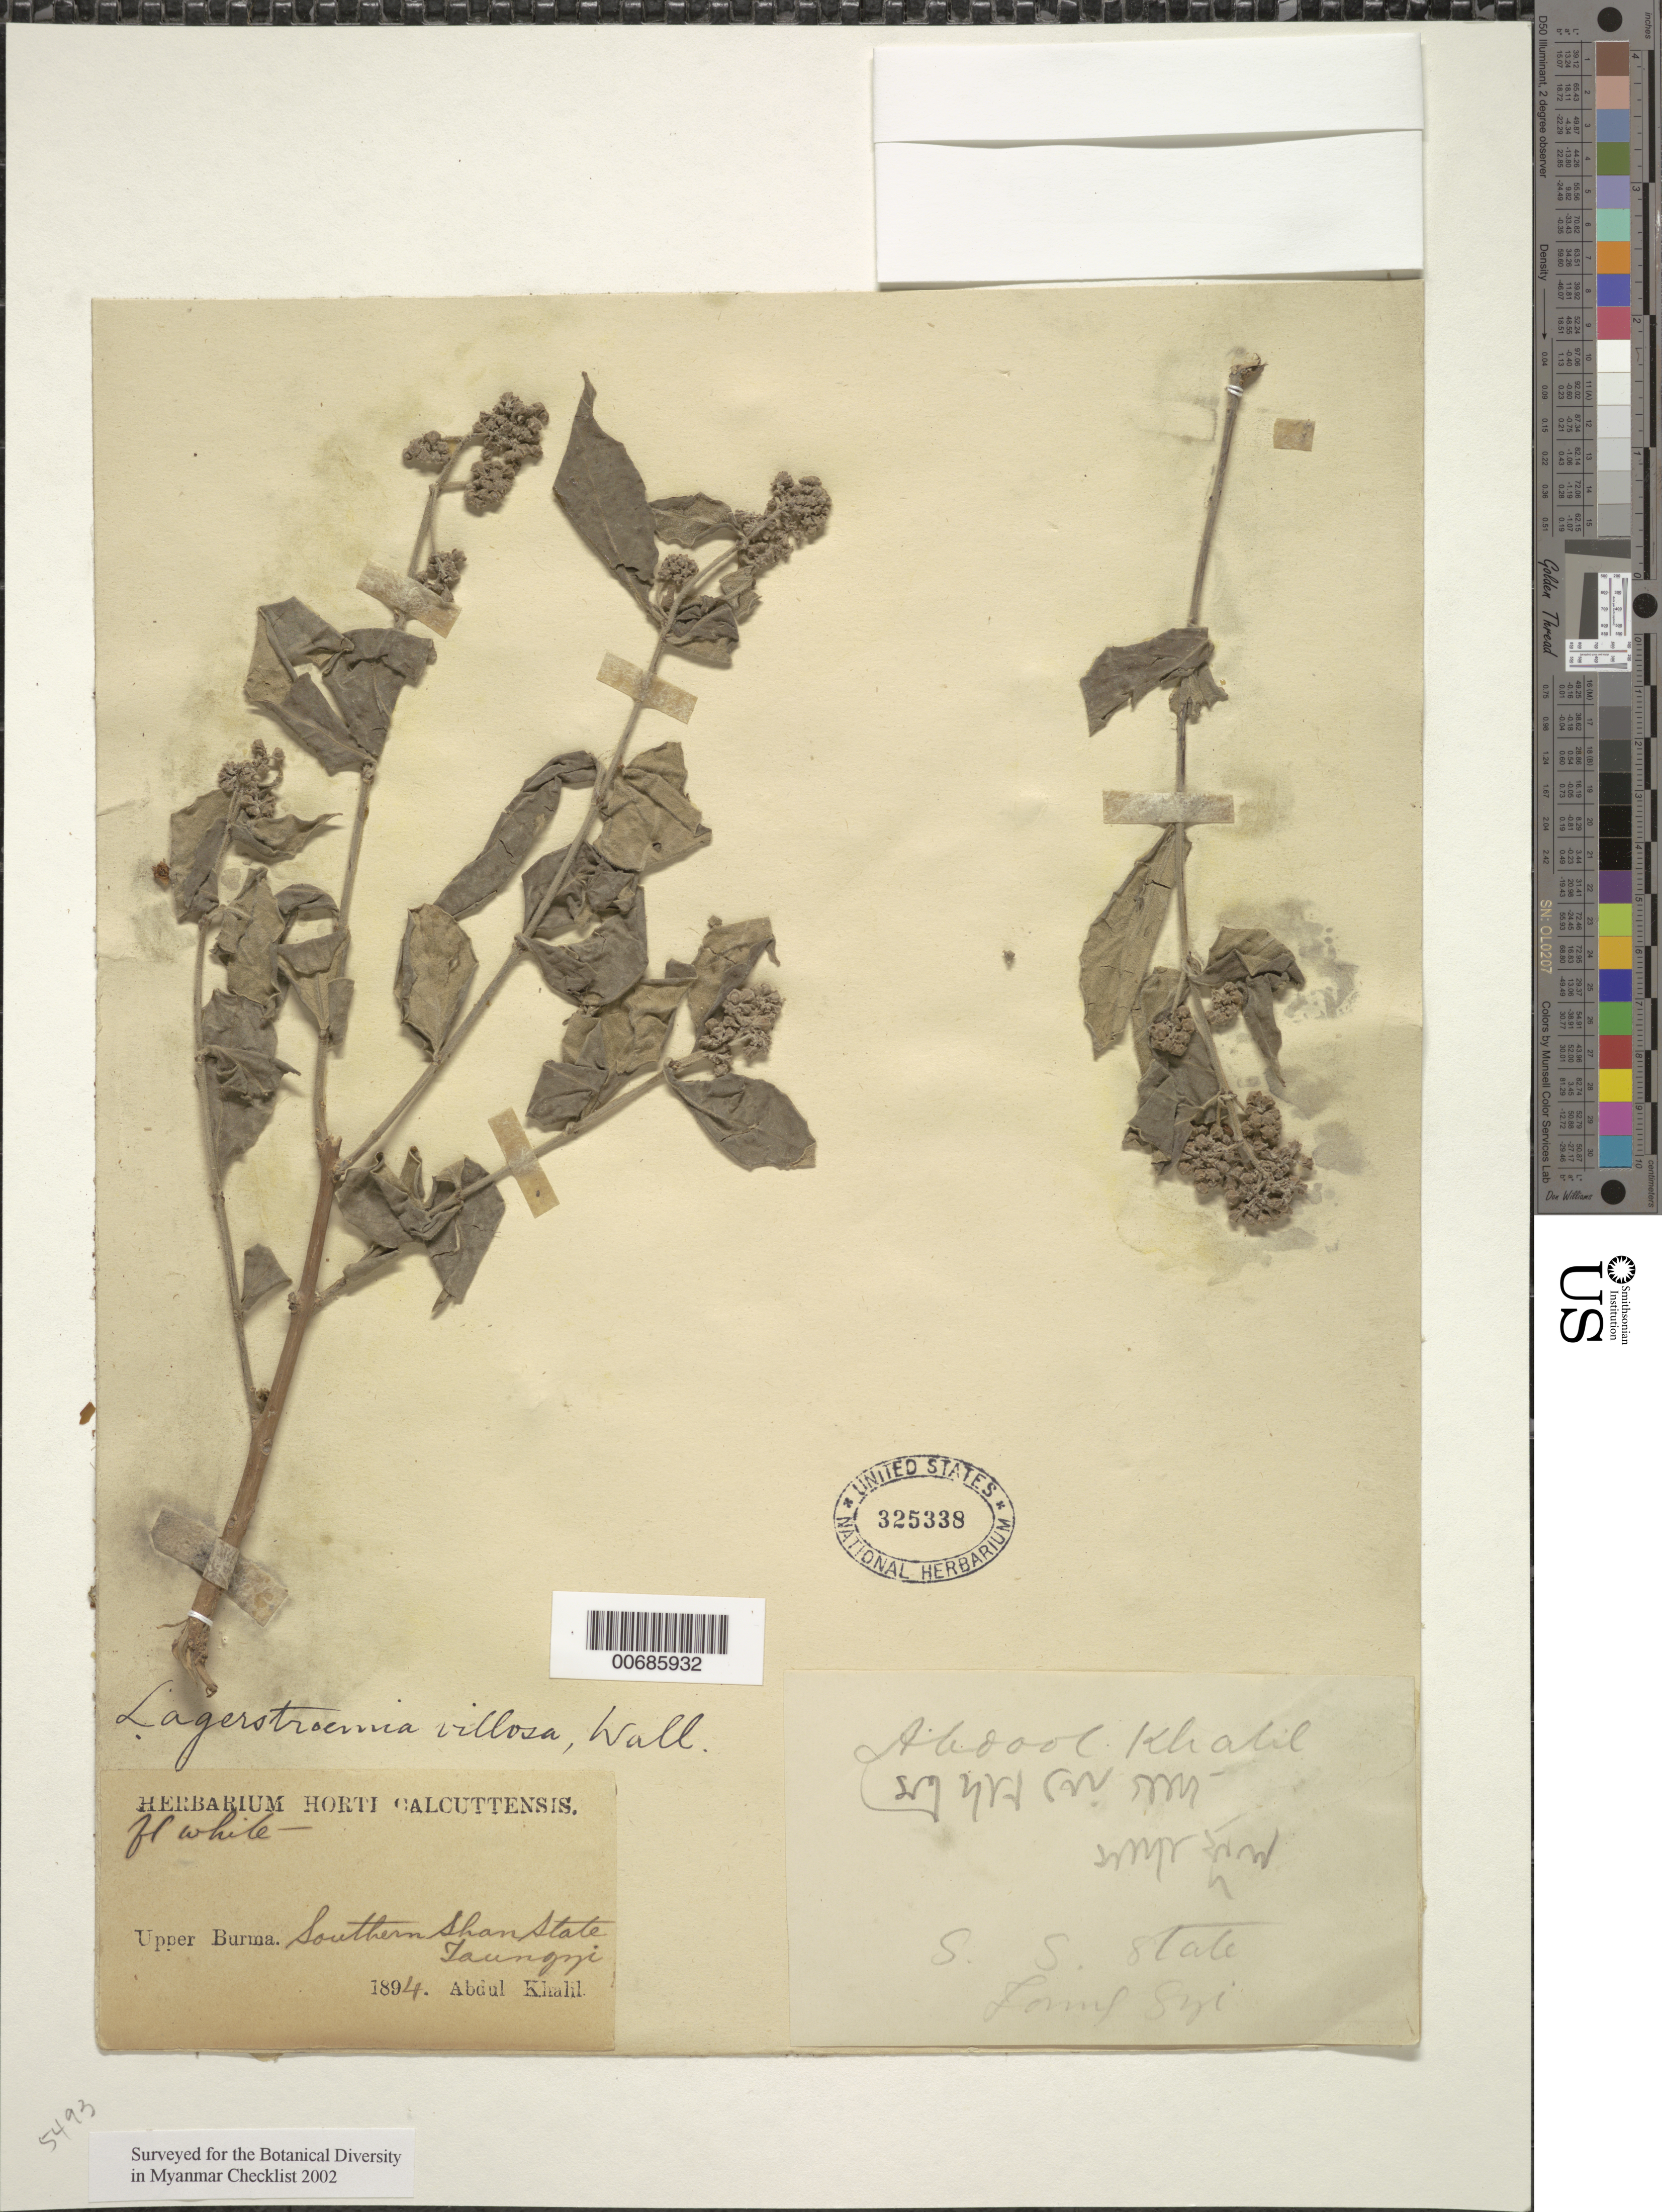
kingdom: Plantae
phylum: Tracheophyta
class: Magnoliopsida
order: Myrtales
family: Lythraceae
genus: Lagerstroemia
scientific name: Lagerstroemia villosa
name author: Wall. ex Kurz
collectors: A. Khalil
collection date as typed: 1894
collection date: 1894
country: Myanmar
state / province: Shan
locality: Southern Shan State, Taunggyi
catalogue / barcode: US 325338